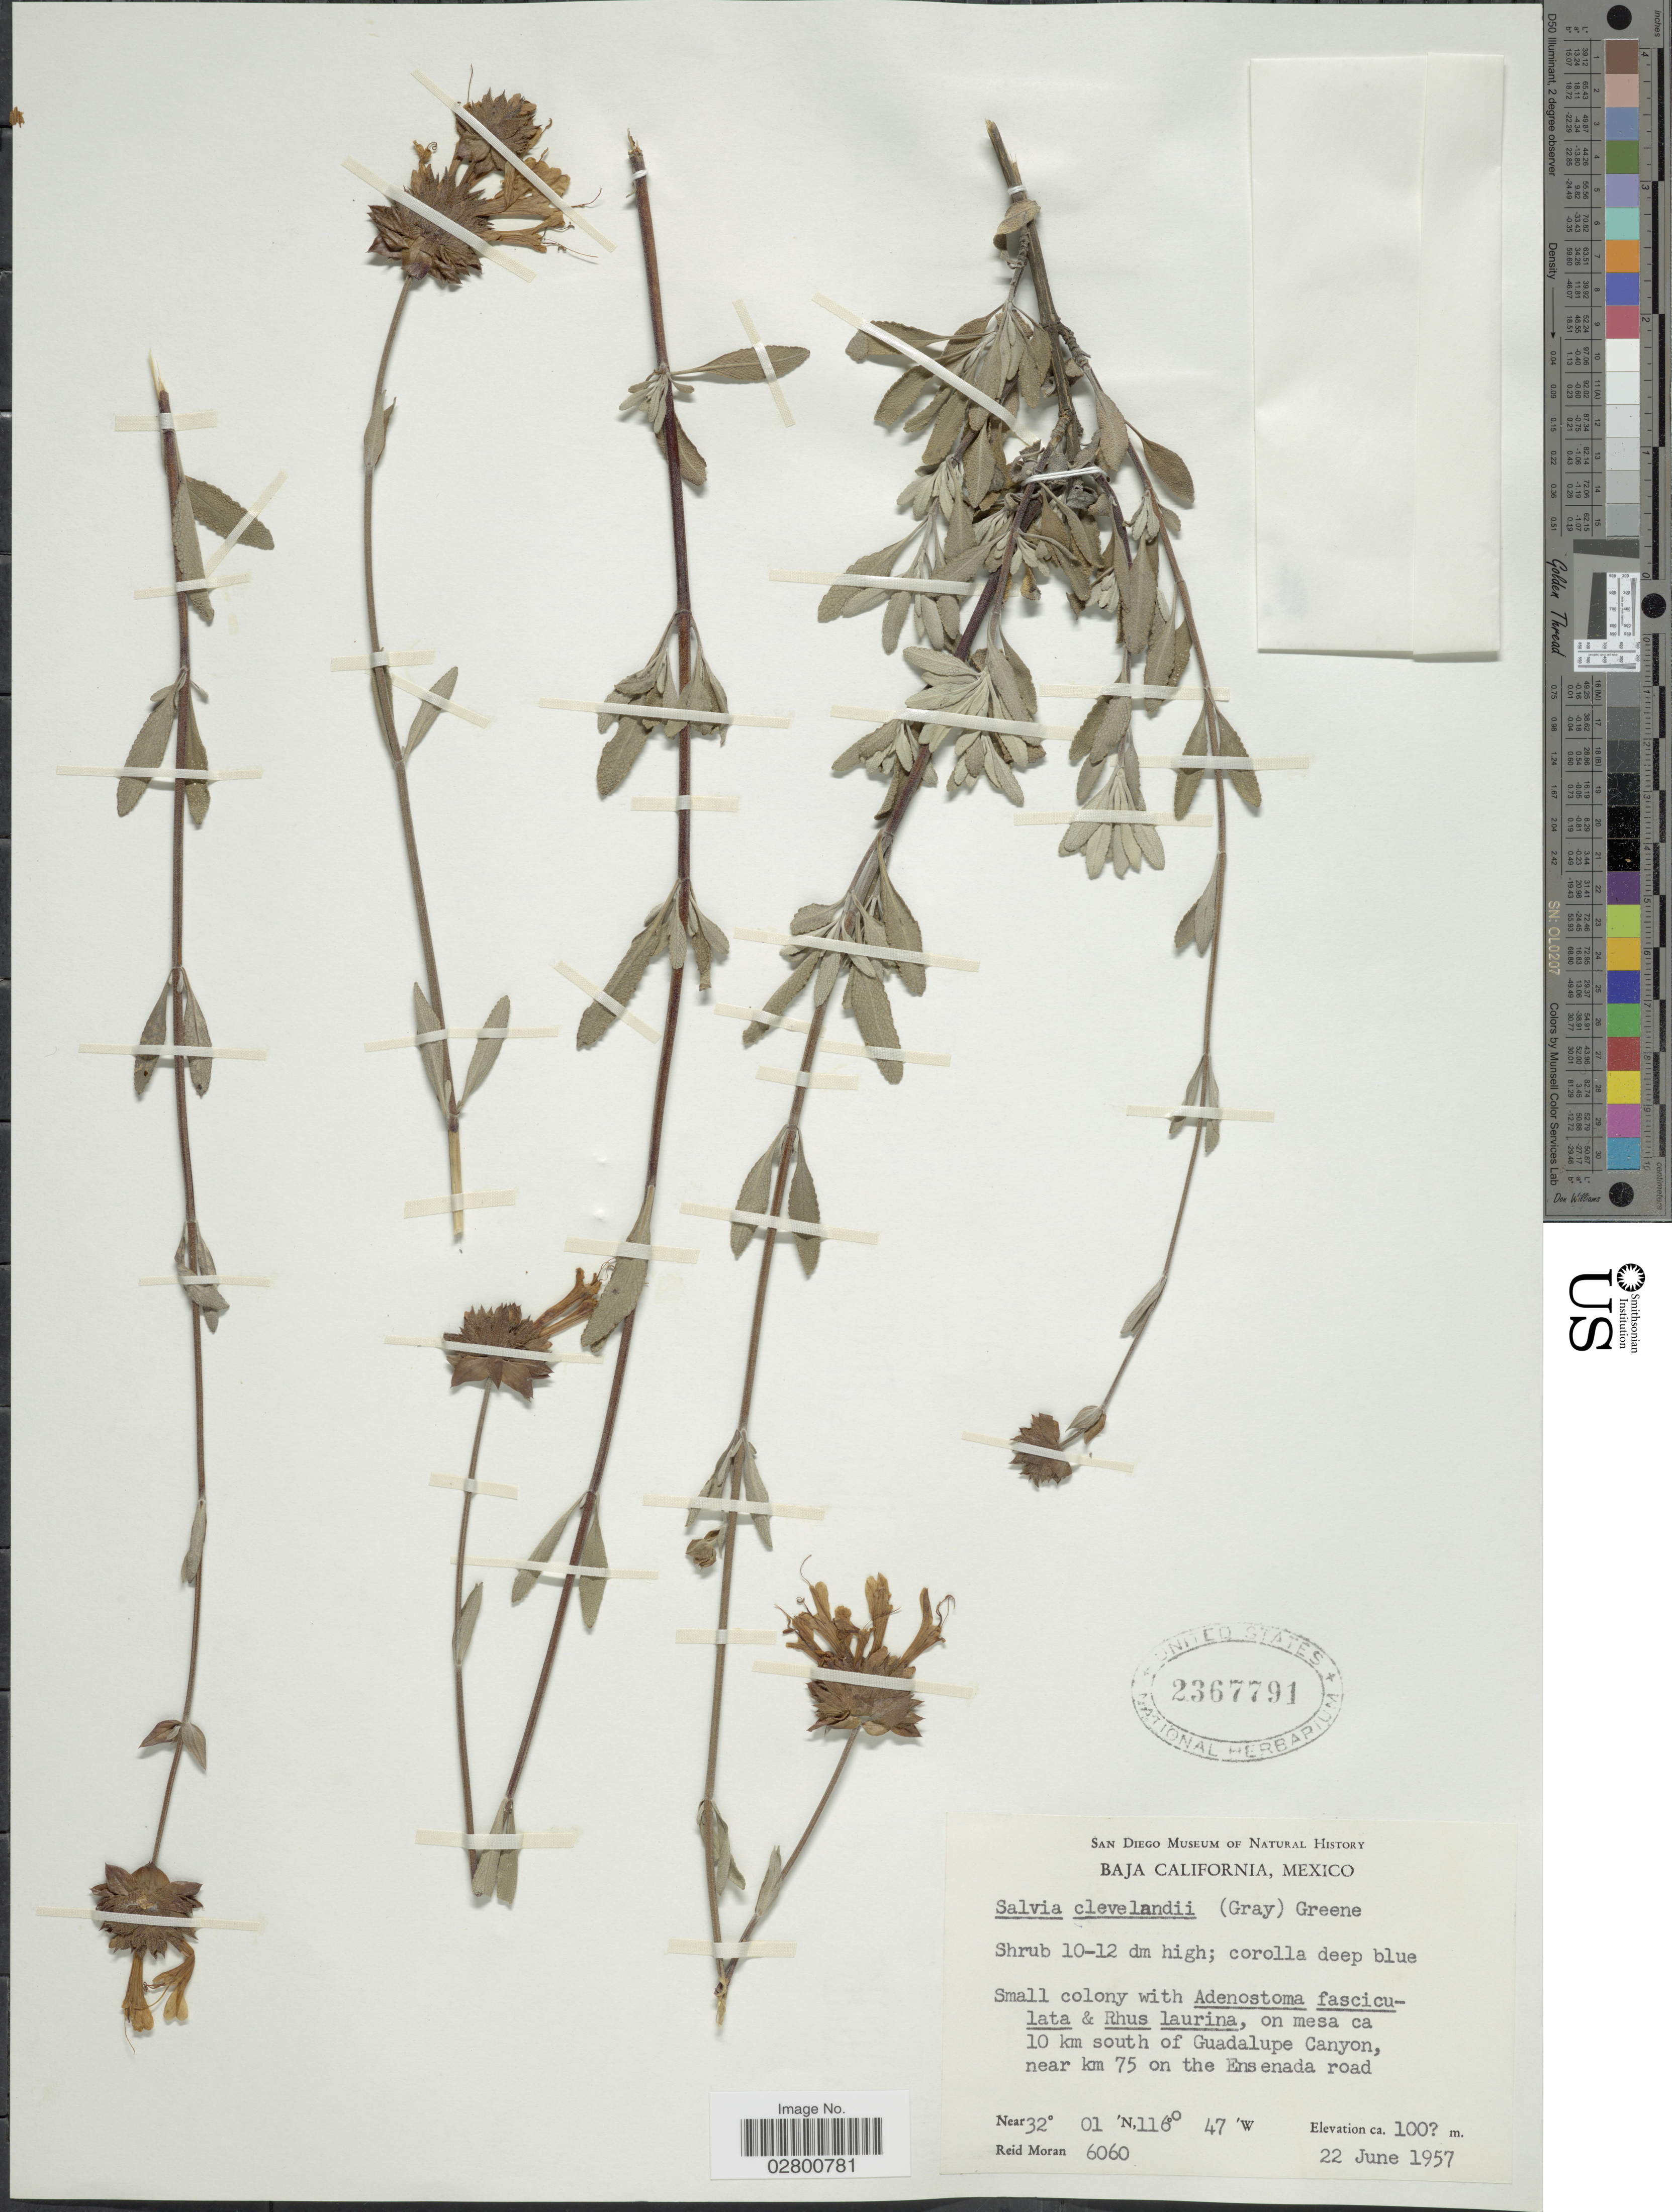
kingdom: Plantae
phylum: Tracheophyta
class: Magnoliopsida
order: Lamiales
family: Lamiaceae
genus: Salvia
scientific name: Salvia clevelandii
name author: (A. Gray) Greene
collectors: R. V. Moran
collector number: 6060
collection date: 1957-06-22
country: Mexico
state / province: Baja California Norte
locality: On mesa ca 10 km south of Guadalupe Canyon, near km 75 on the Ensenada road.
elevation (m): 100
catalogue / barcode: US 2367791